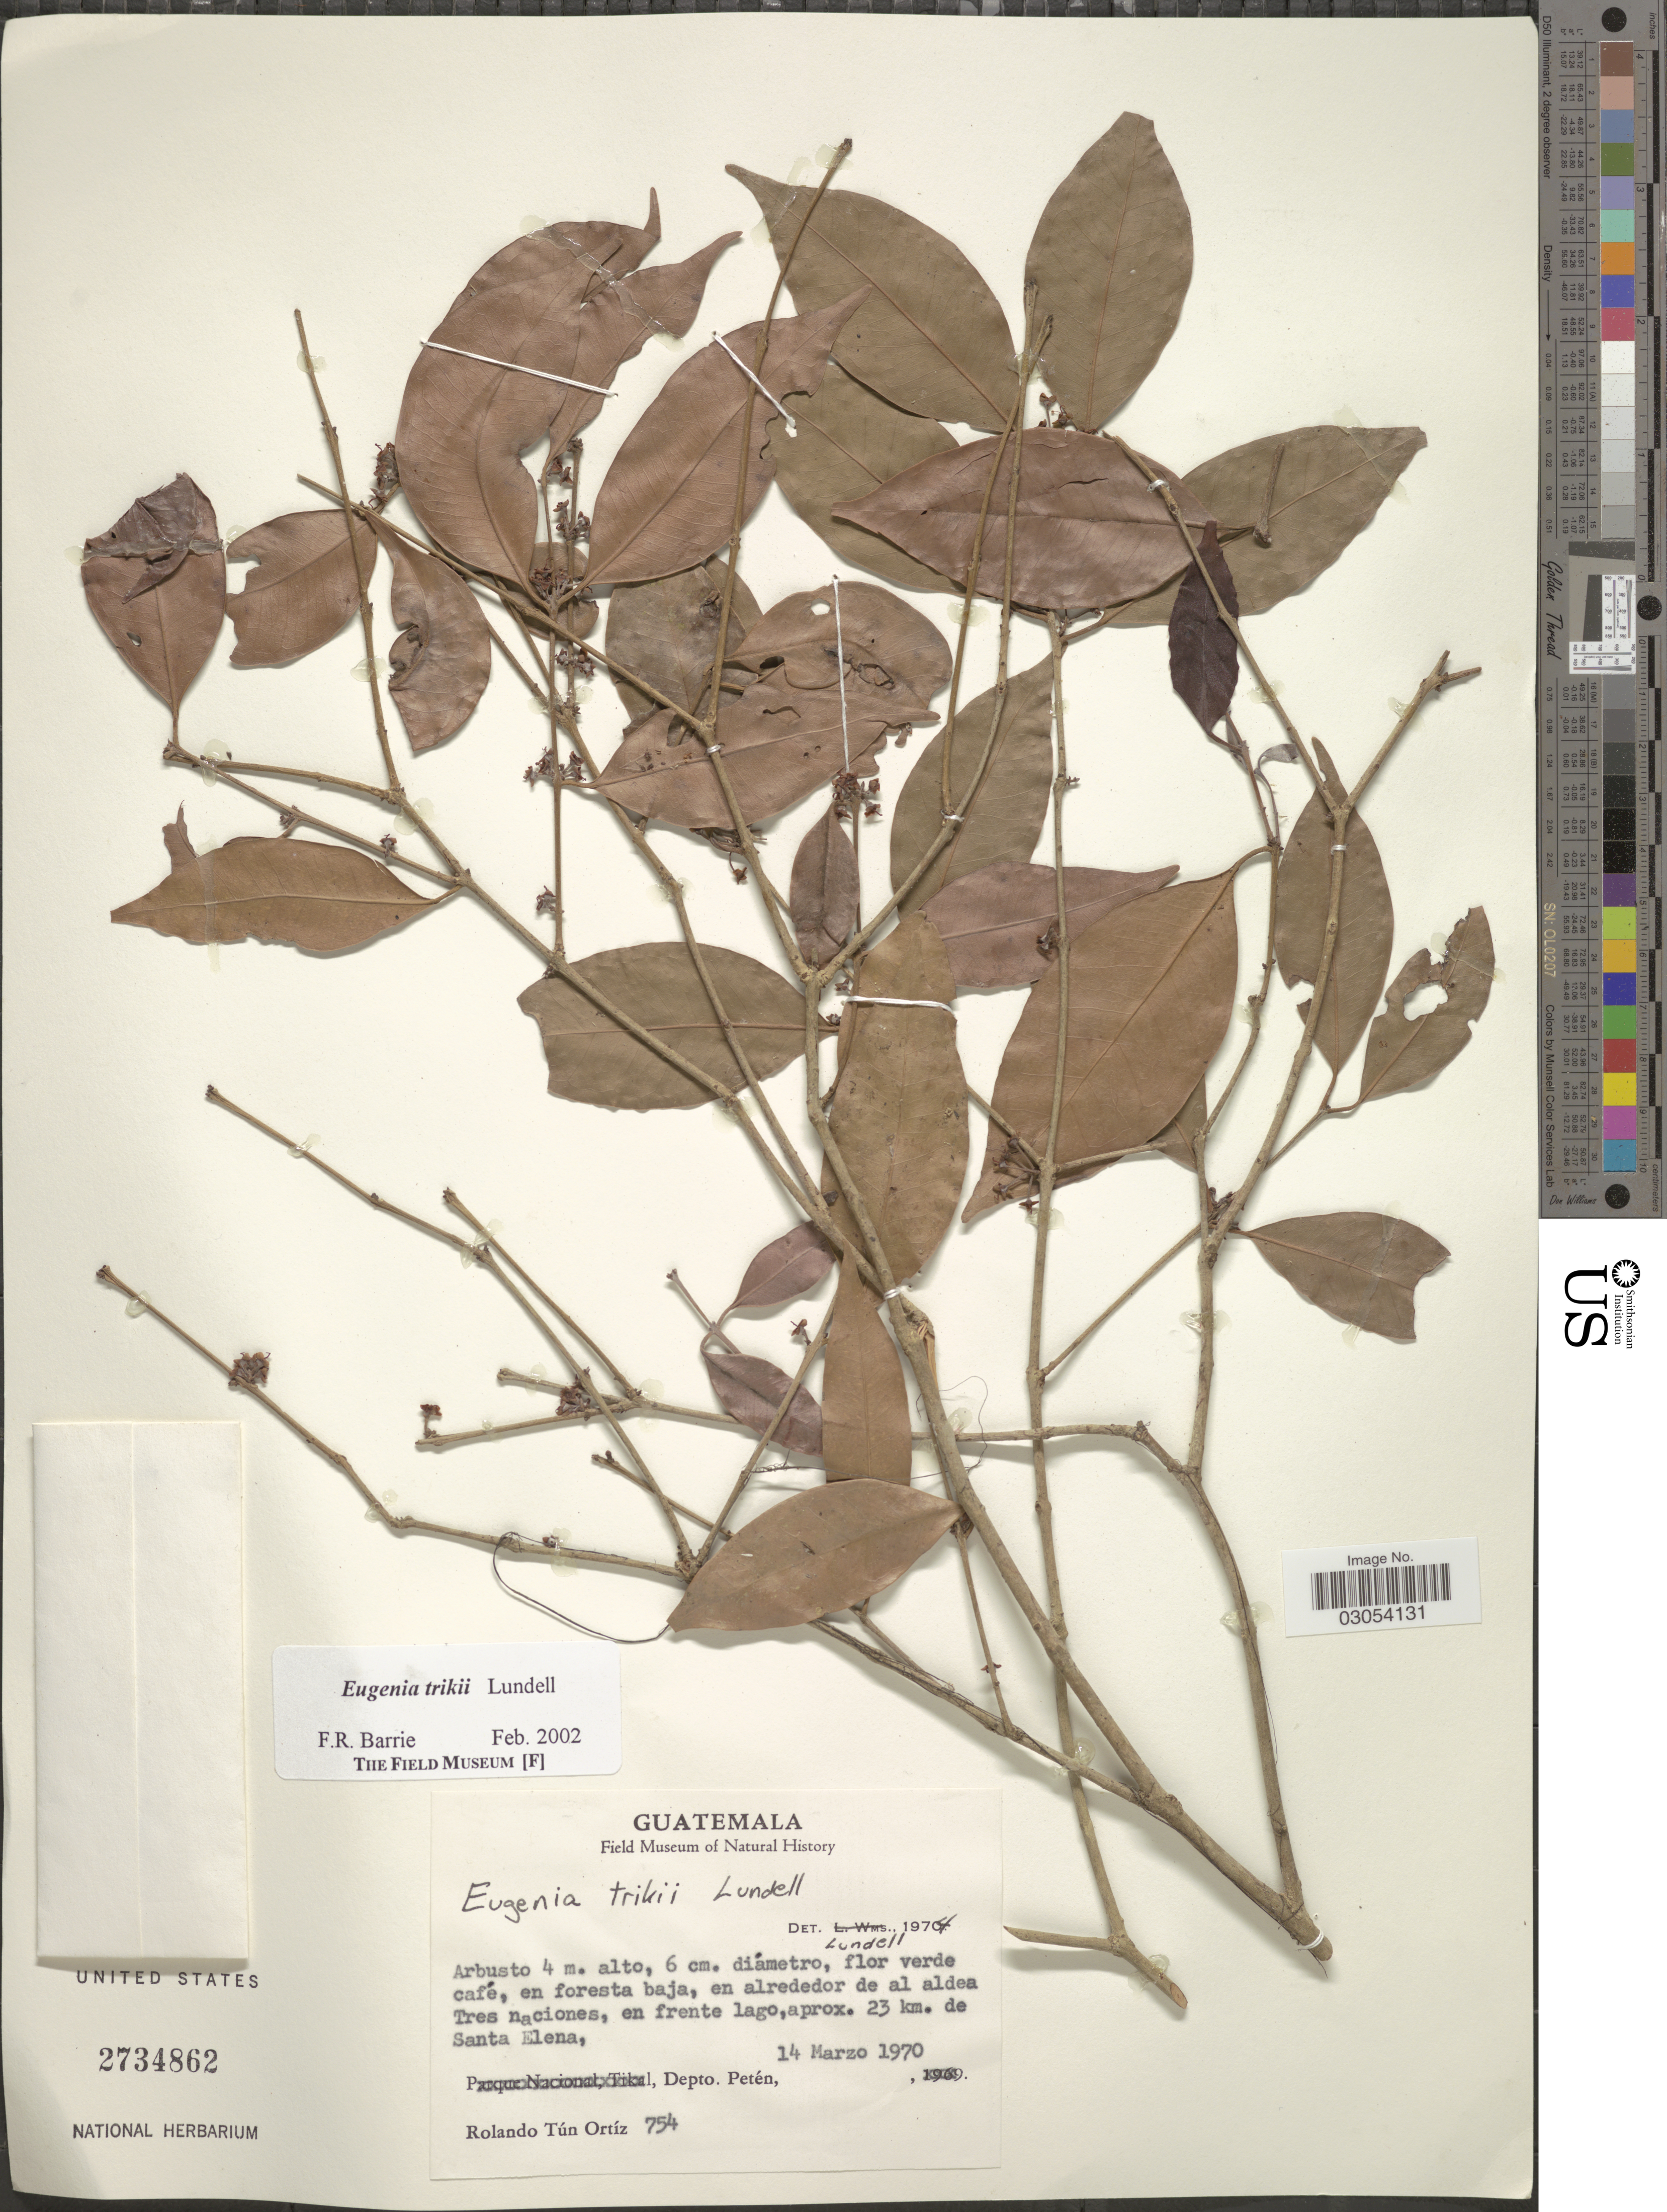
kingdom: Plantae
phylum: Tracheophyta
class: Magnoliopsida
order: Myrtales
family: Myrtaceae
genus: Eugenia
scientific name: Eugenia trikii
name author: Lundell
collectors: R. T. Ortíz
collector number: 754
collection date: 1970-03-14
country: Guatemala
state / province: El Petén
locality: En foresta baja, en alrededor de al aldea Tres naciones, en frente lago, aprox. 23 km. de Santa Elena, Depto. Petén.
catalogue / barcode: US 2734862